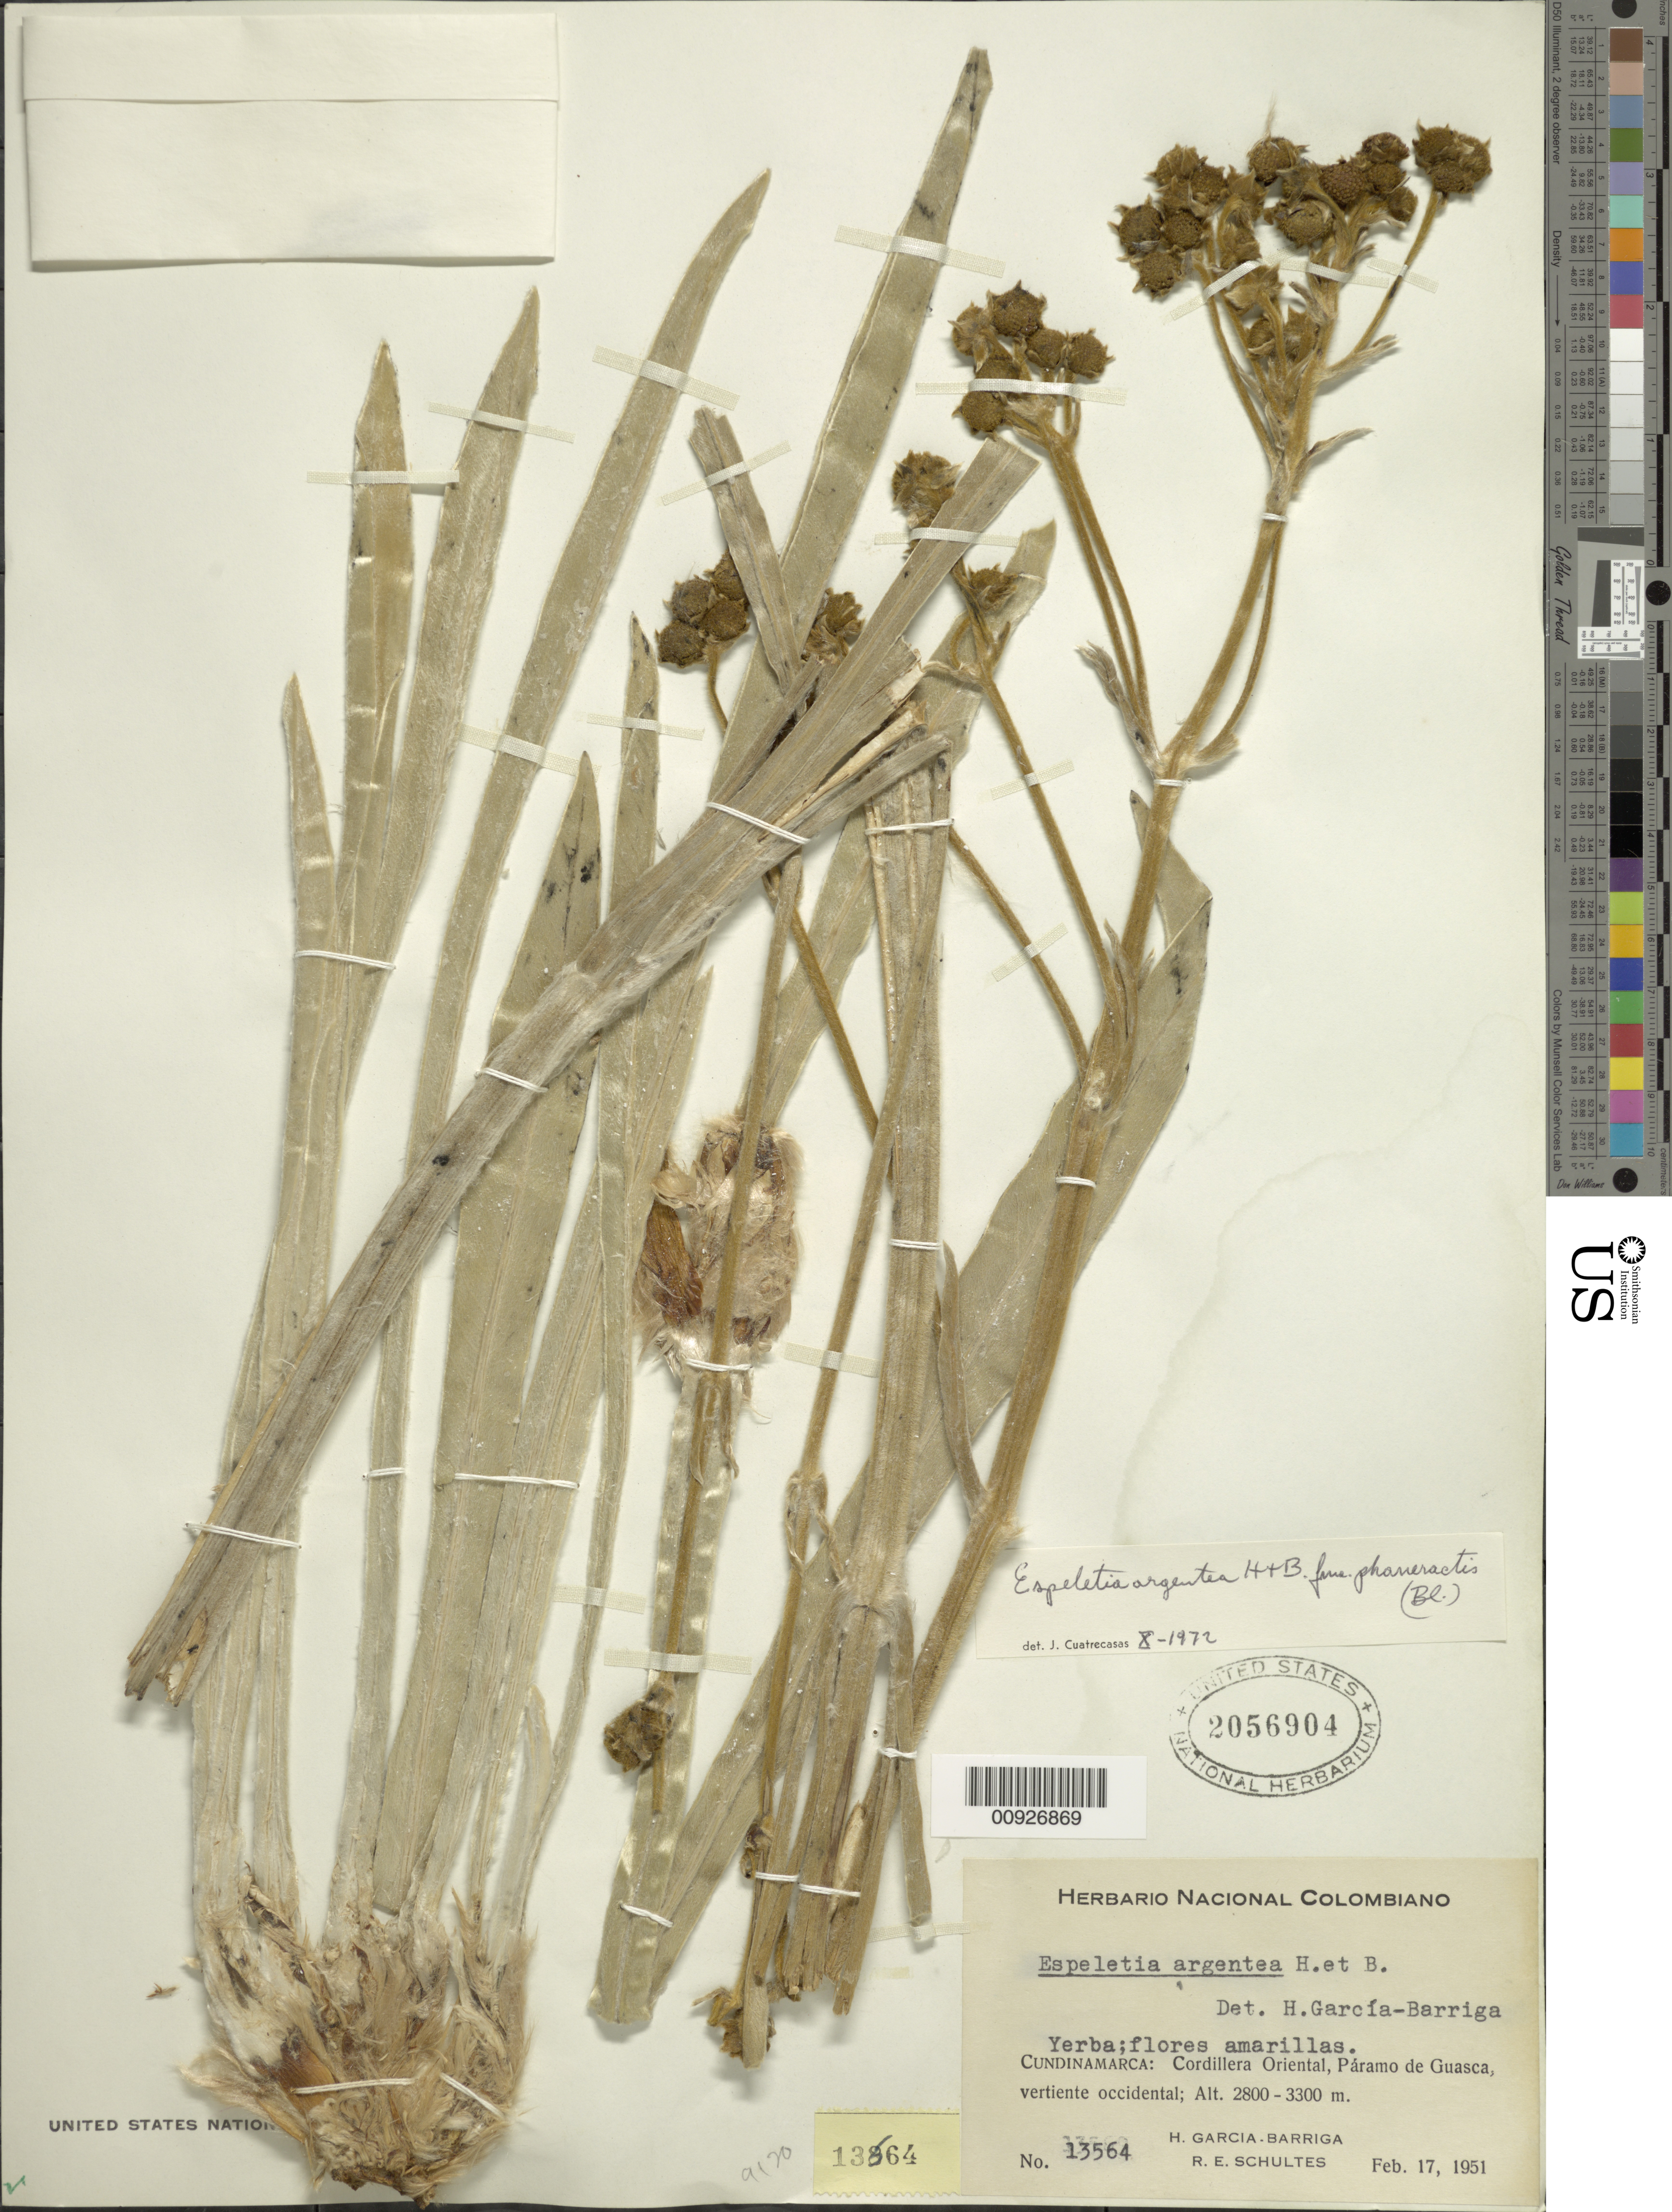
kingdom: Plantae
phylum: Tracheophyta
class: Magnoliopsida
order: Asterales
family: Asteraceae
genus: Espeletia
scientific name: Espeletia argentea f. phaneractis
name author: (S.F. Blake) Cuatrec.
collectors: H. García Barriga & R. E. Schultes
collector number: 13564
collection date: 1951-02-17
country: Colombia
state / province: Cundinamarca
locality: P. de Guasca. Cordillera occidental, Páramo de Guasca, vertiente occidental.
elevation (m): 2800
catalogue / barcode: US 2056904